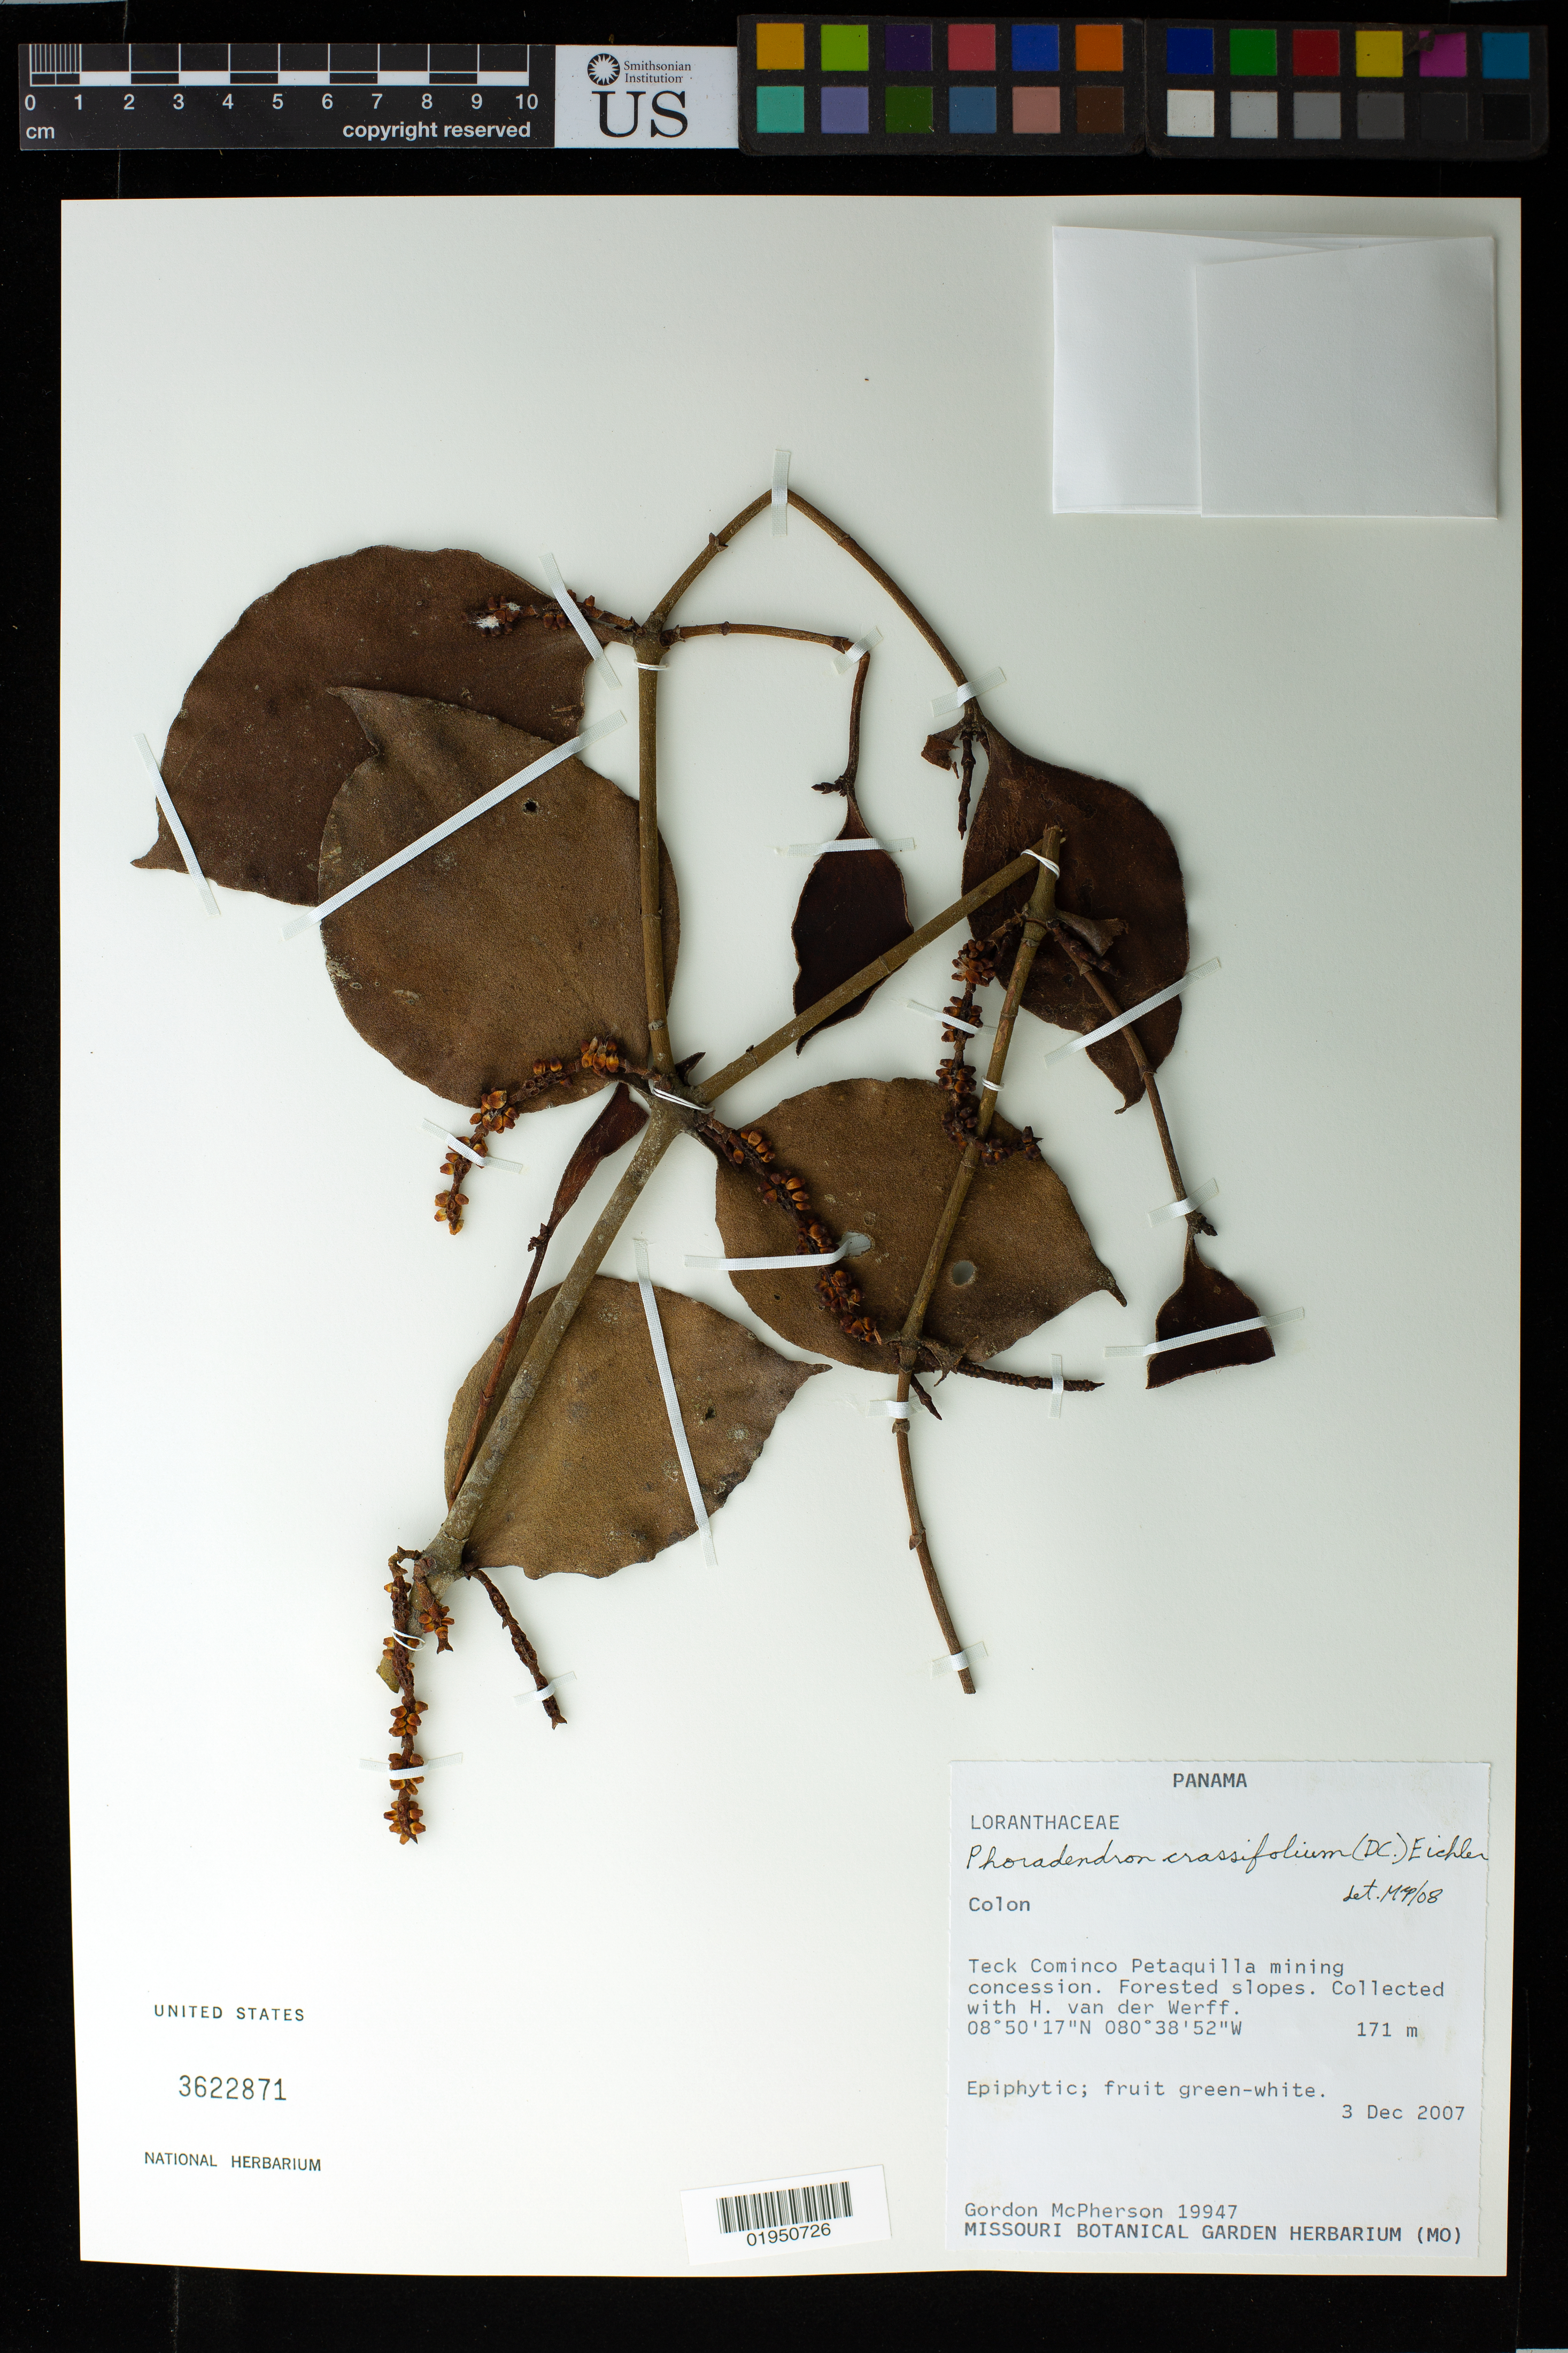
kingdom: Plantae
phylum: Tracheophyta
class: Magnoliopsida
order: Santalales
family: Viscaceae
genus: Phoradendron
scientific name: Phoradendron crassifolium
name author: (DC.) Eichler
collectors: G. McPherson & H. van der Werff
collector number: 19947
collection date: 2007-12-03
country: Panama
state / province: Colón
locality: Teck Cominco Petaquilla mining concession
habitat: forested slopes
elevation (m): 171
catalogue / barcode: US 3622871